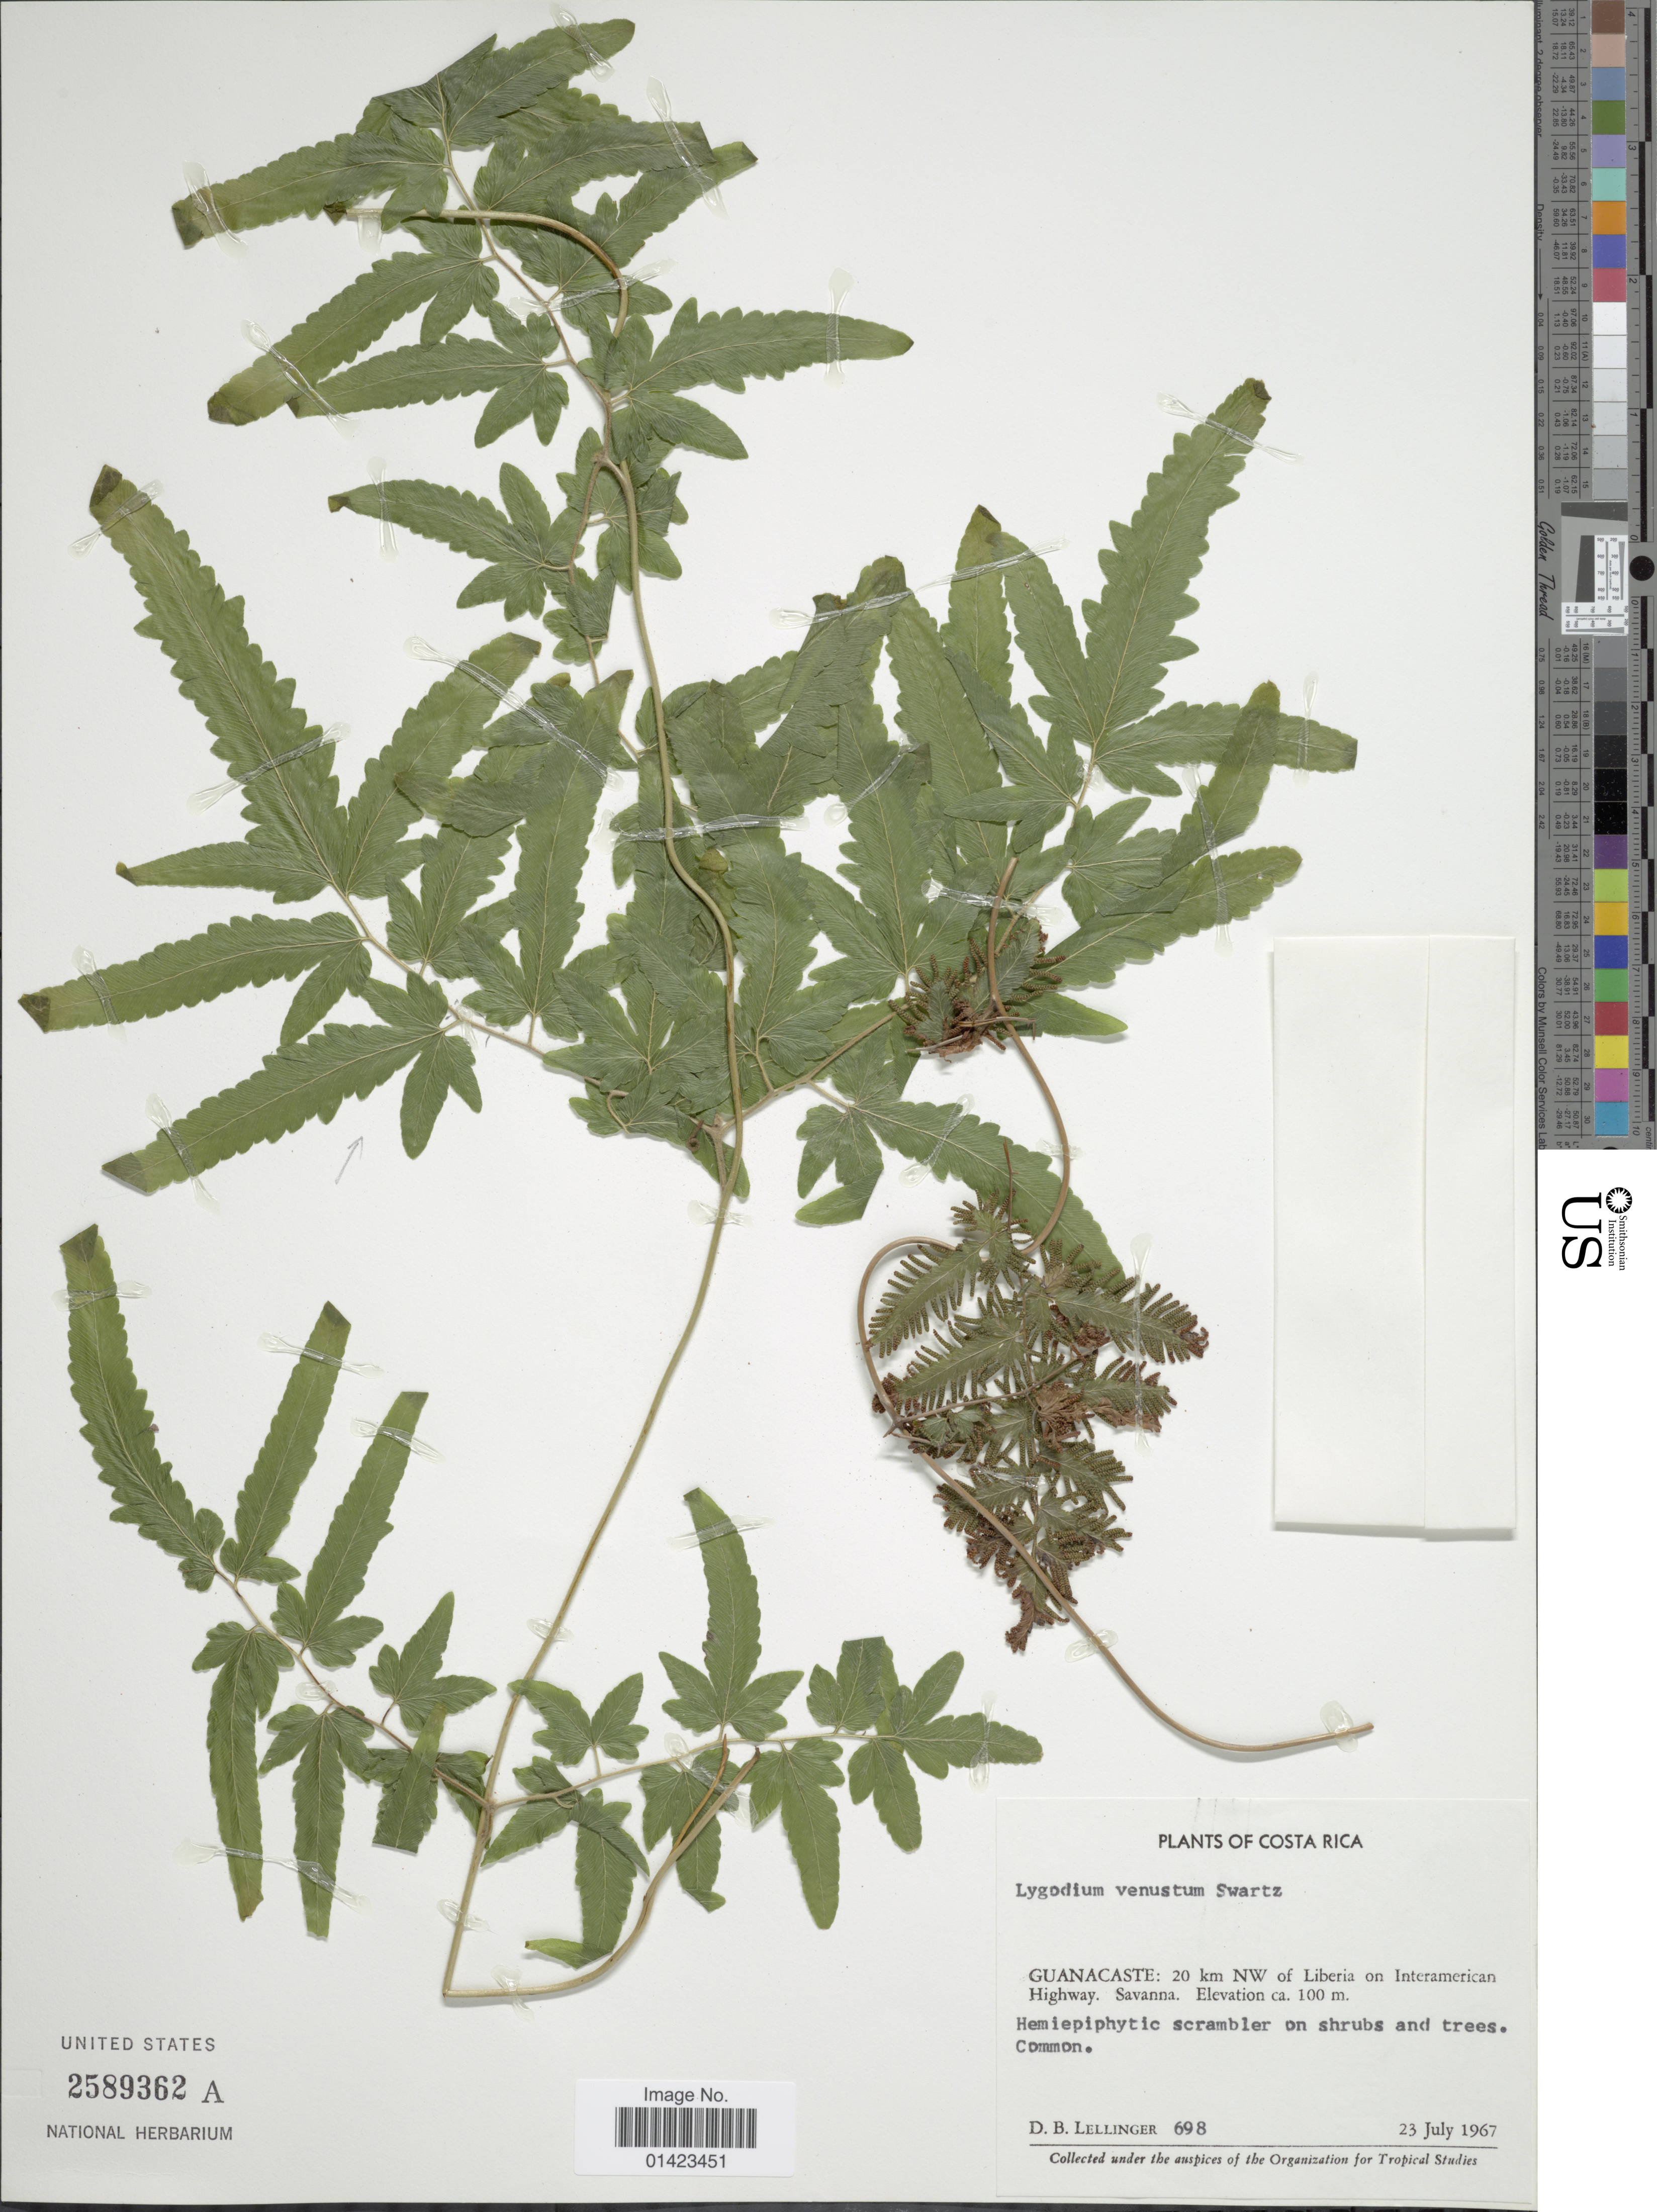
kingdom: Plantae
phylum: Tracheophyta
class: Polypodiopsida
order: Schizaeales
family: Lygodiaceae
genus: Lygodium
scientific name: Lygodium venustum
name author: Sw.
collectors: D. B. Lellinger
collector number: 698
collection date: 1967-07-23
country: Costa Rica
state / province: Guanacaste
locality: Guanacaste: 20km NW of Liberoa on Interamerican Highway, Savanna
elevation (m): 100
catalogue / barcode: US 2589362A